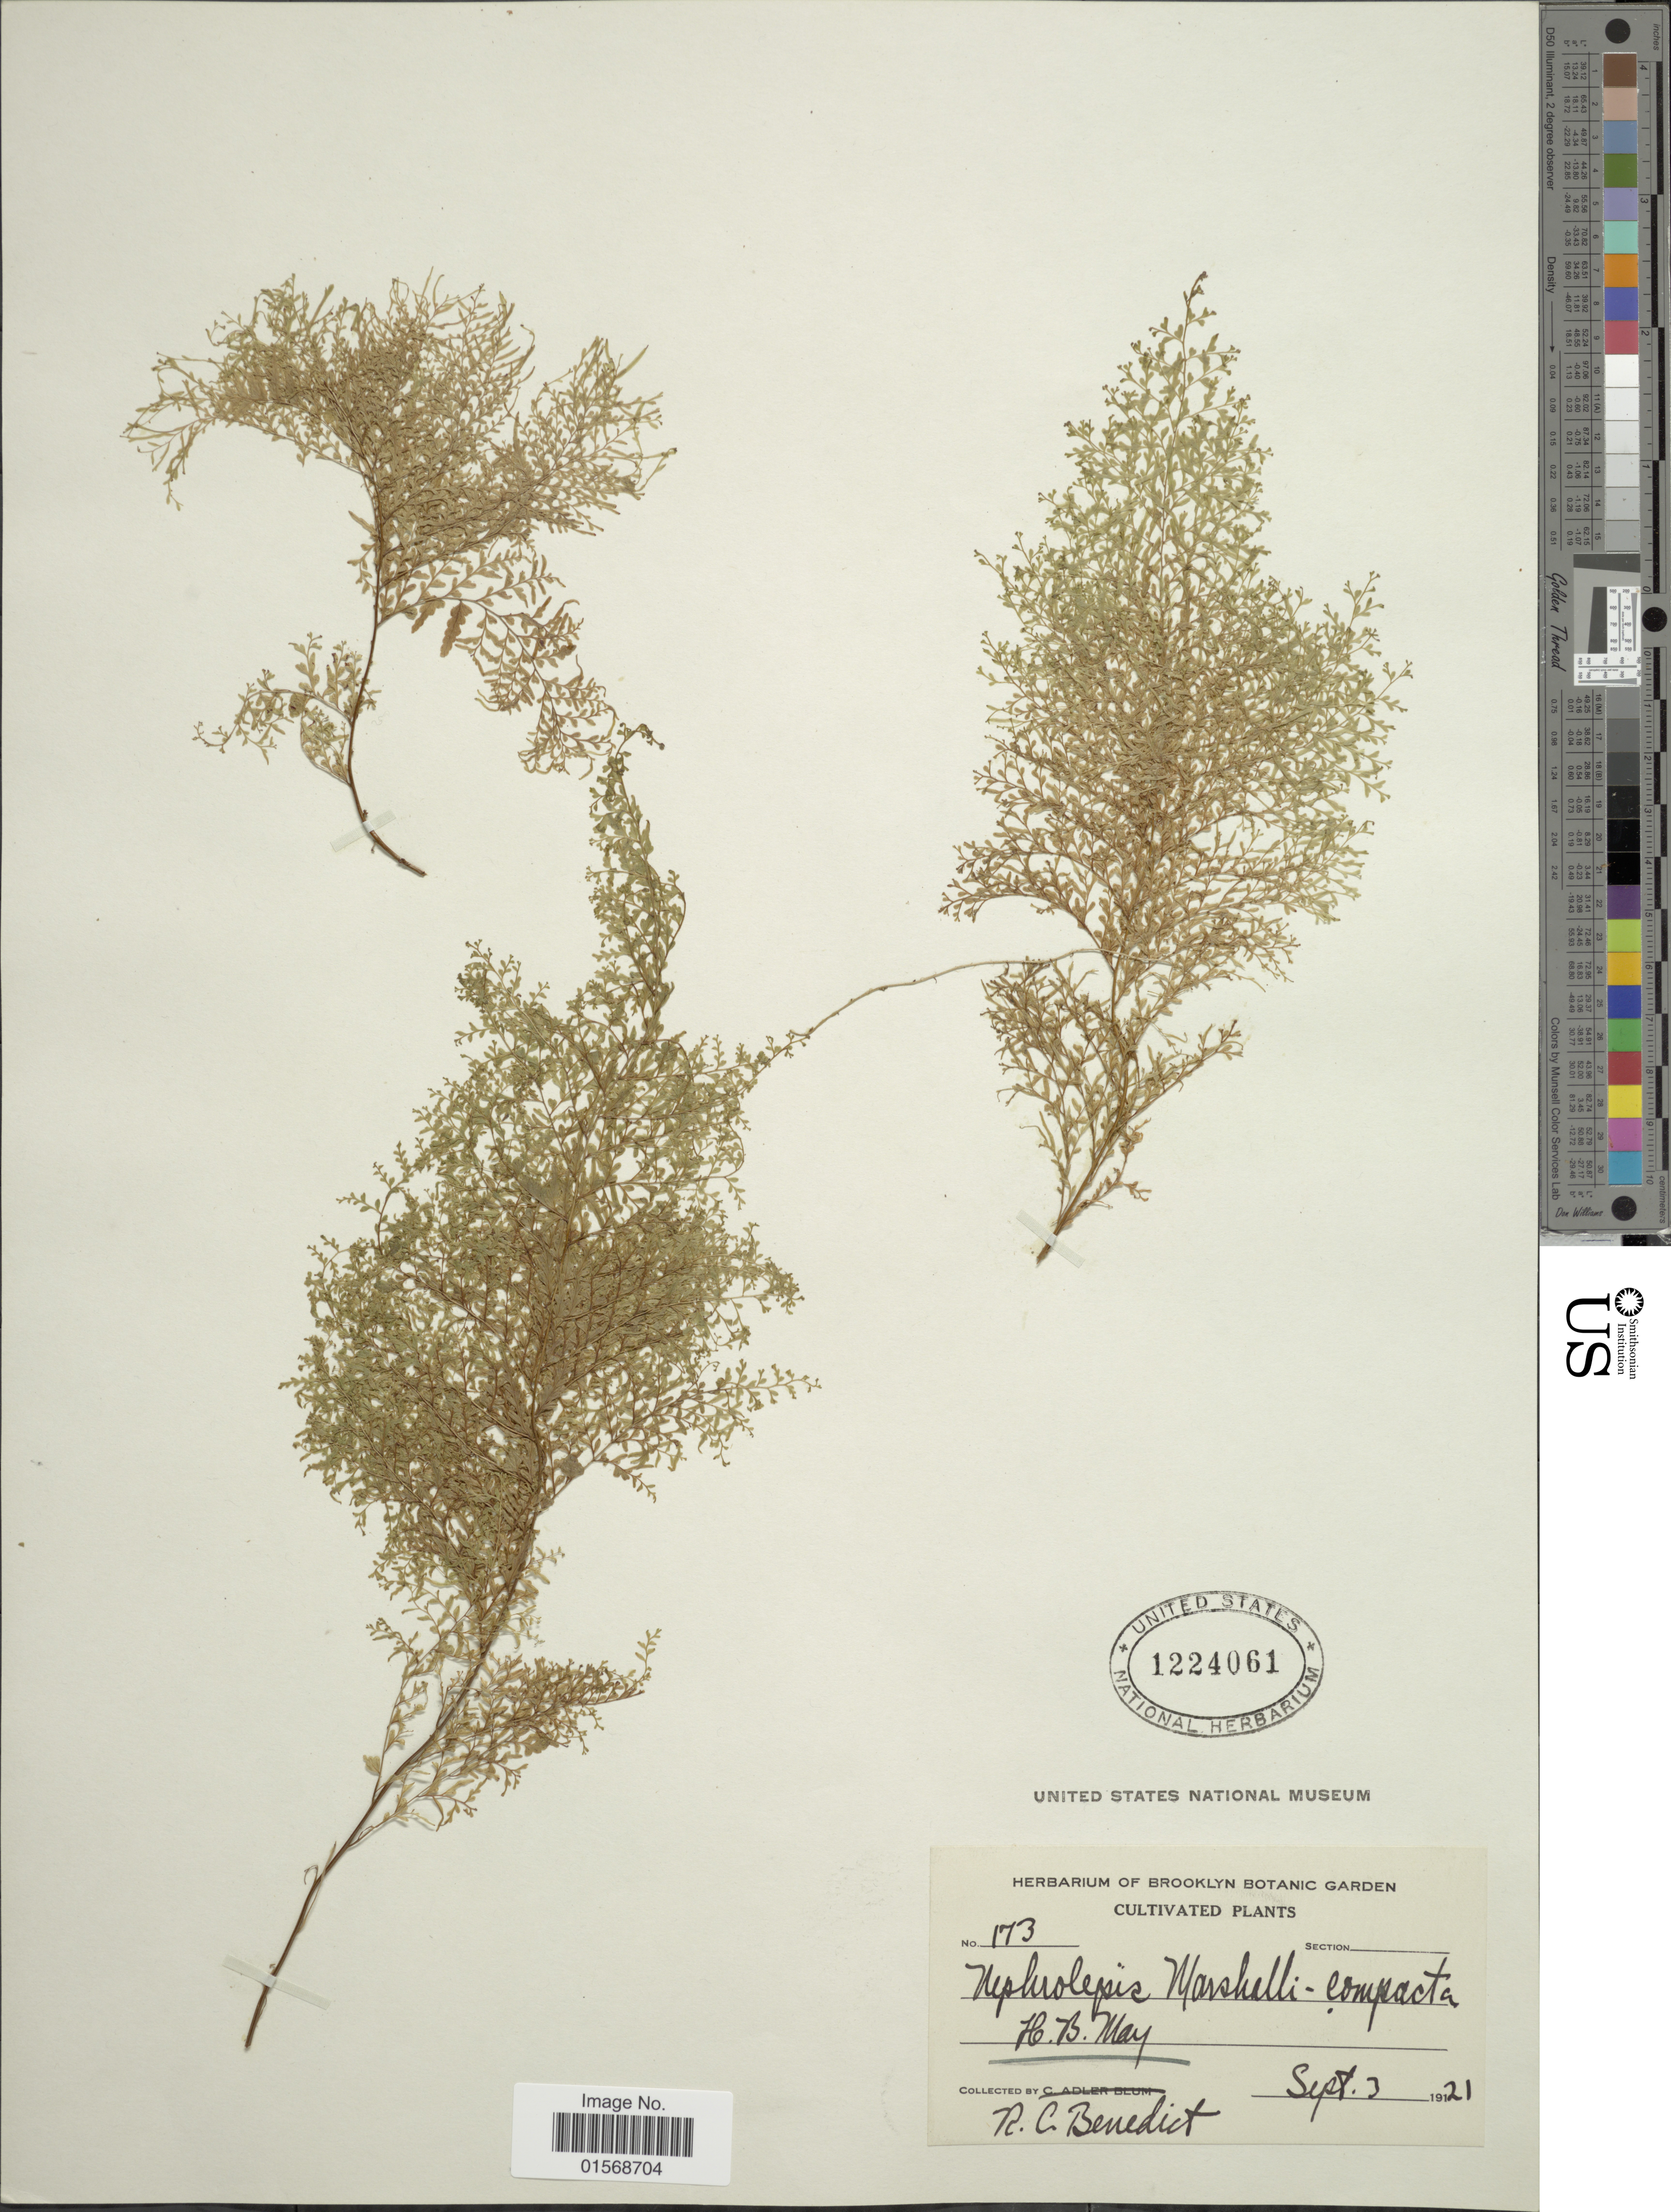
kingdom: Plantae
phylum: Tracheophyta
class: Polypodiopsida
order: Polypodiales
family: Nephrolepidaceae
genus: Nephrolepis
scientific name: Nephrolepis 'Marshalii'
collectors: R. C. Benedict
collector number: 173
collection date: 1921-09-03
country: United States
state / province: New York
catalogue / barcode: US 1224061